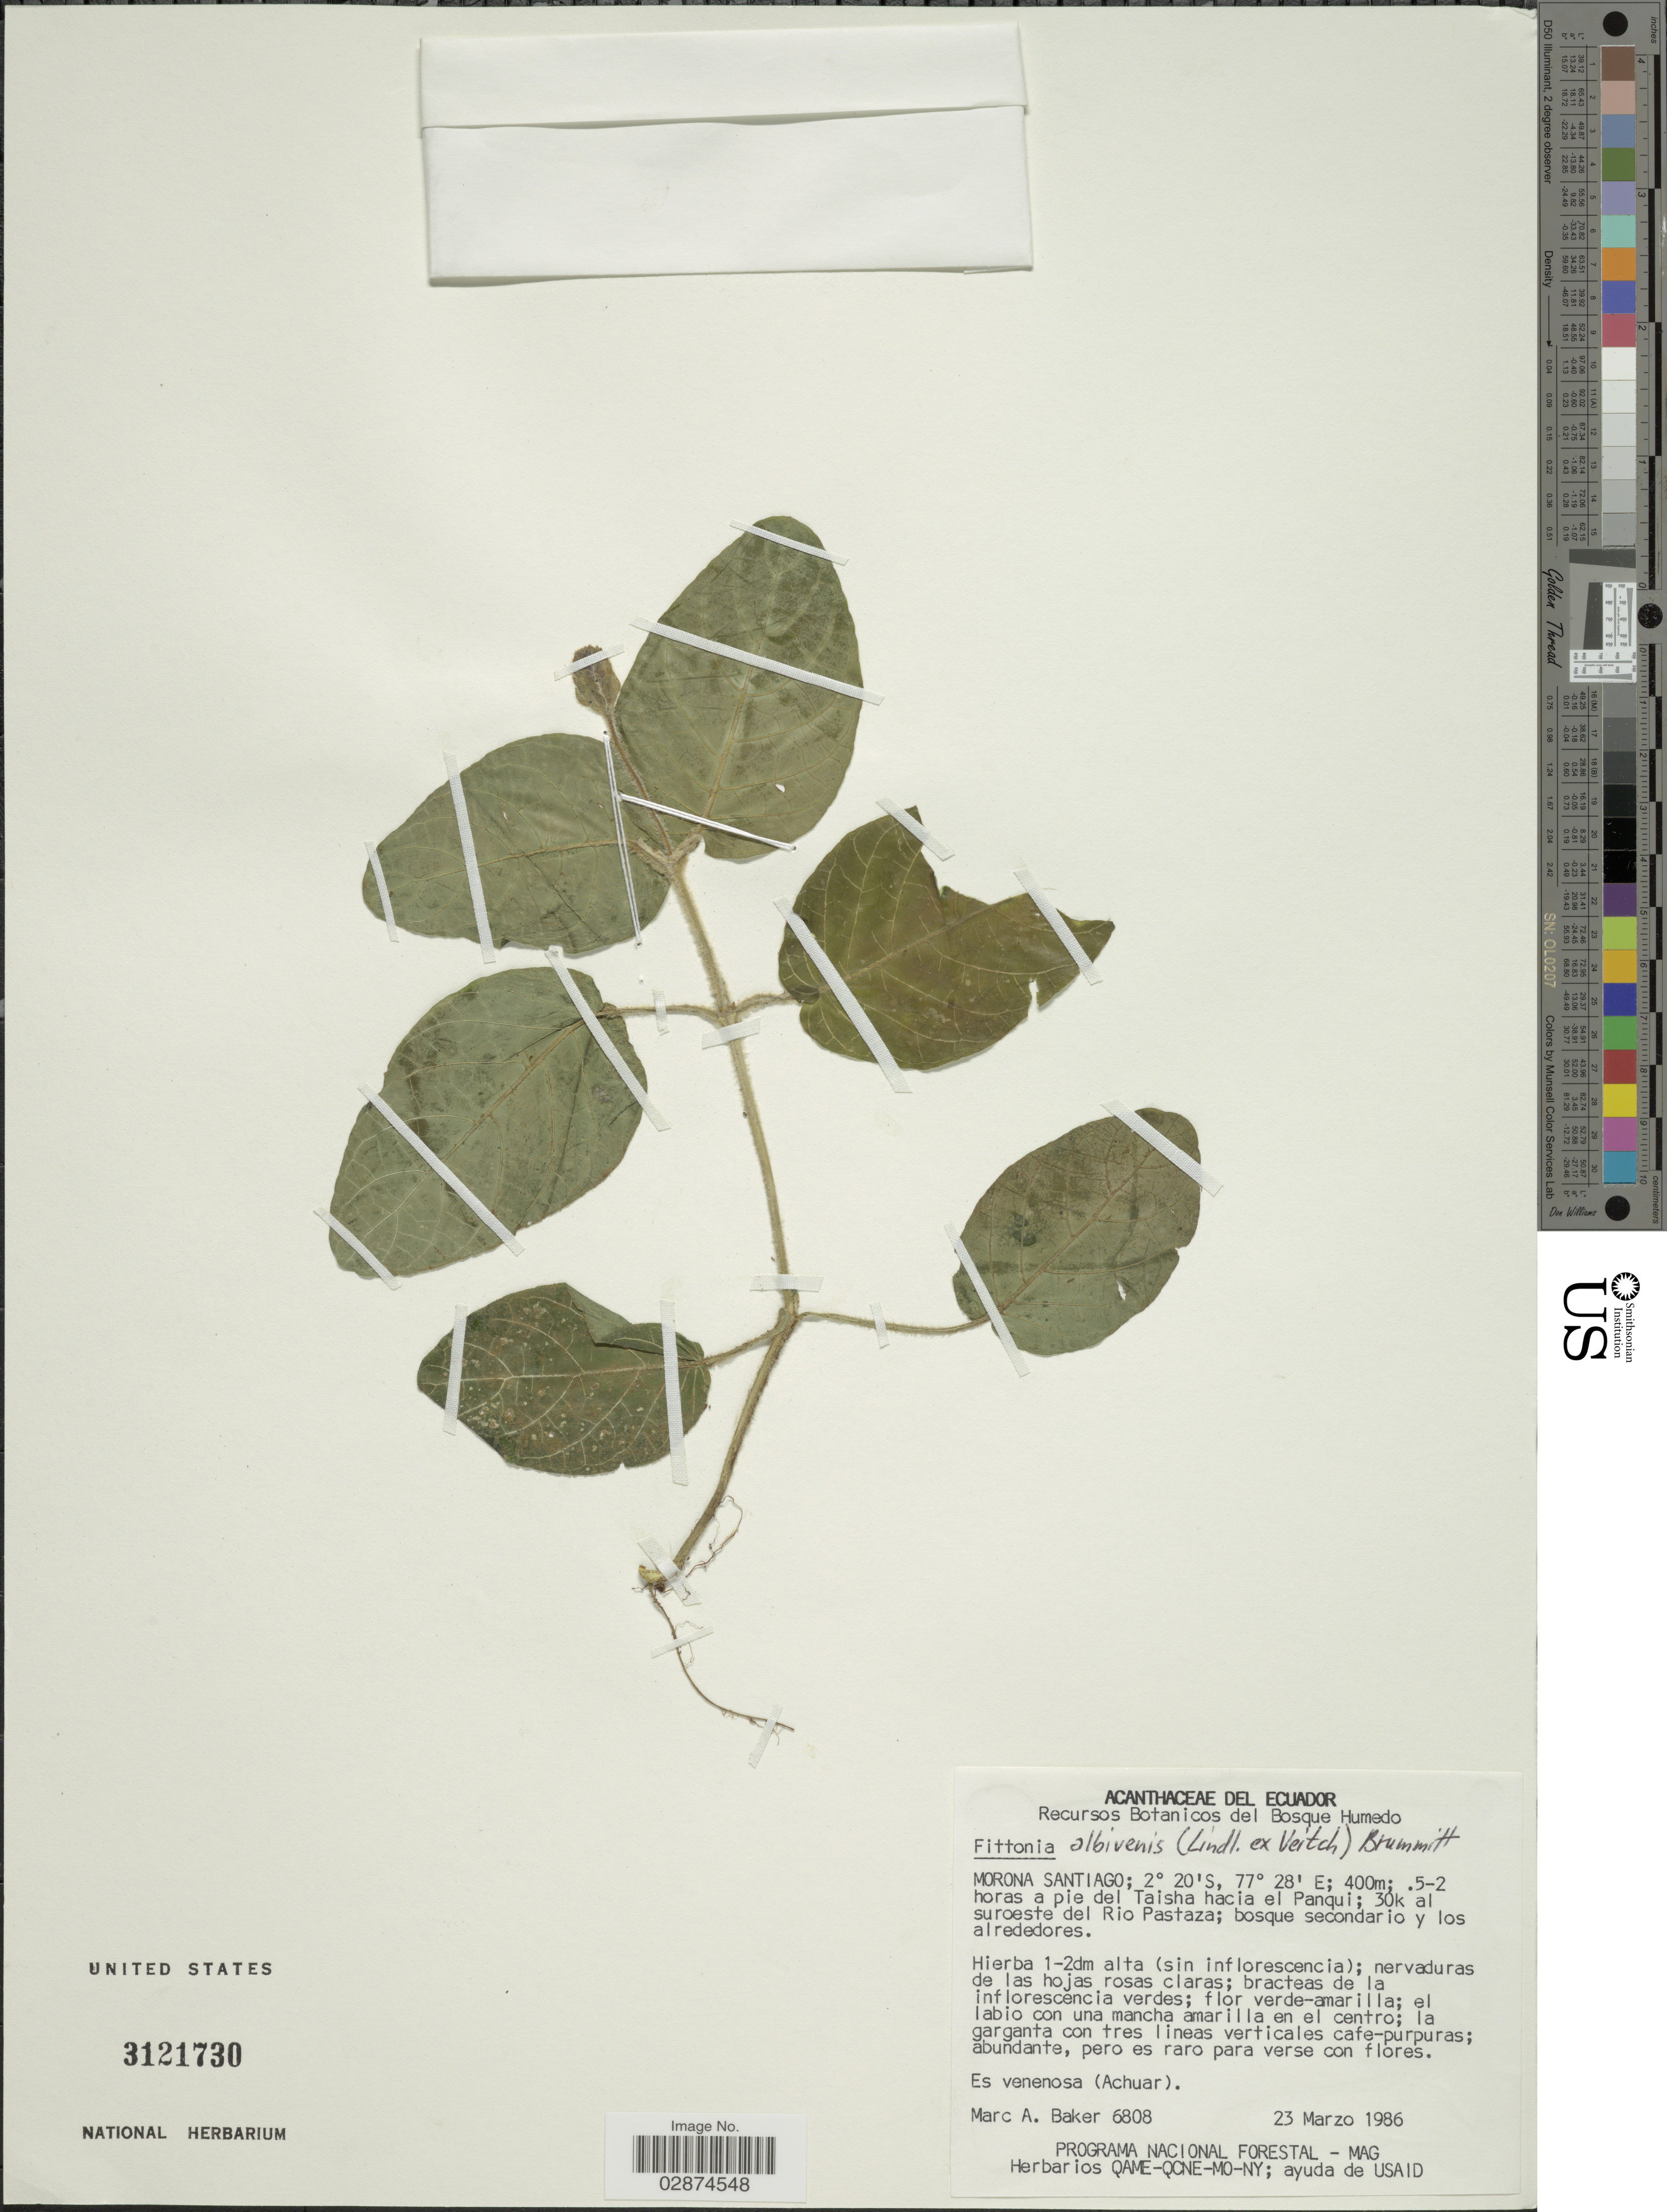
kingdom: Plantae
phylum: Tracheophyta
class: Magnoliopsida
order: Lamiales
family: Acanthaceae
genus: Fittonia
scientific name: Fittonia albivenis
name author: (Lindl. ex Veitch) Brummitt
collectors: M. A. Baker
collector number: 6808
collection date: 1986-03-23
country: Ecuador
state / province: Morona-Santiago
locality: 5.2 horas a pie del Taisha hacia el Panqui; 30 k al suroeste del Rio Pastaza.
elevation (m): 400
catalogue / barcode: US 3121730